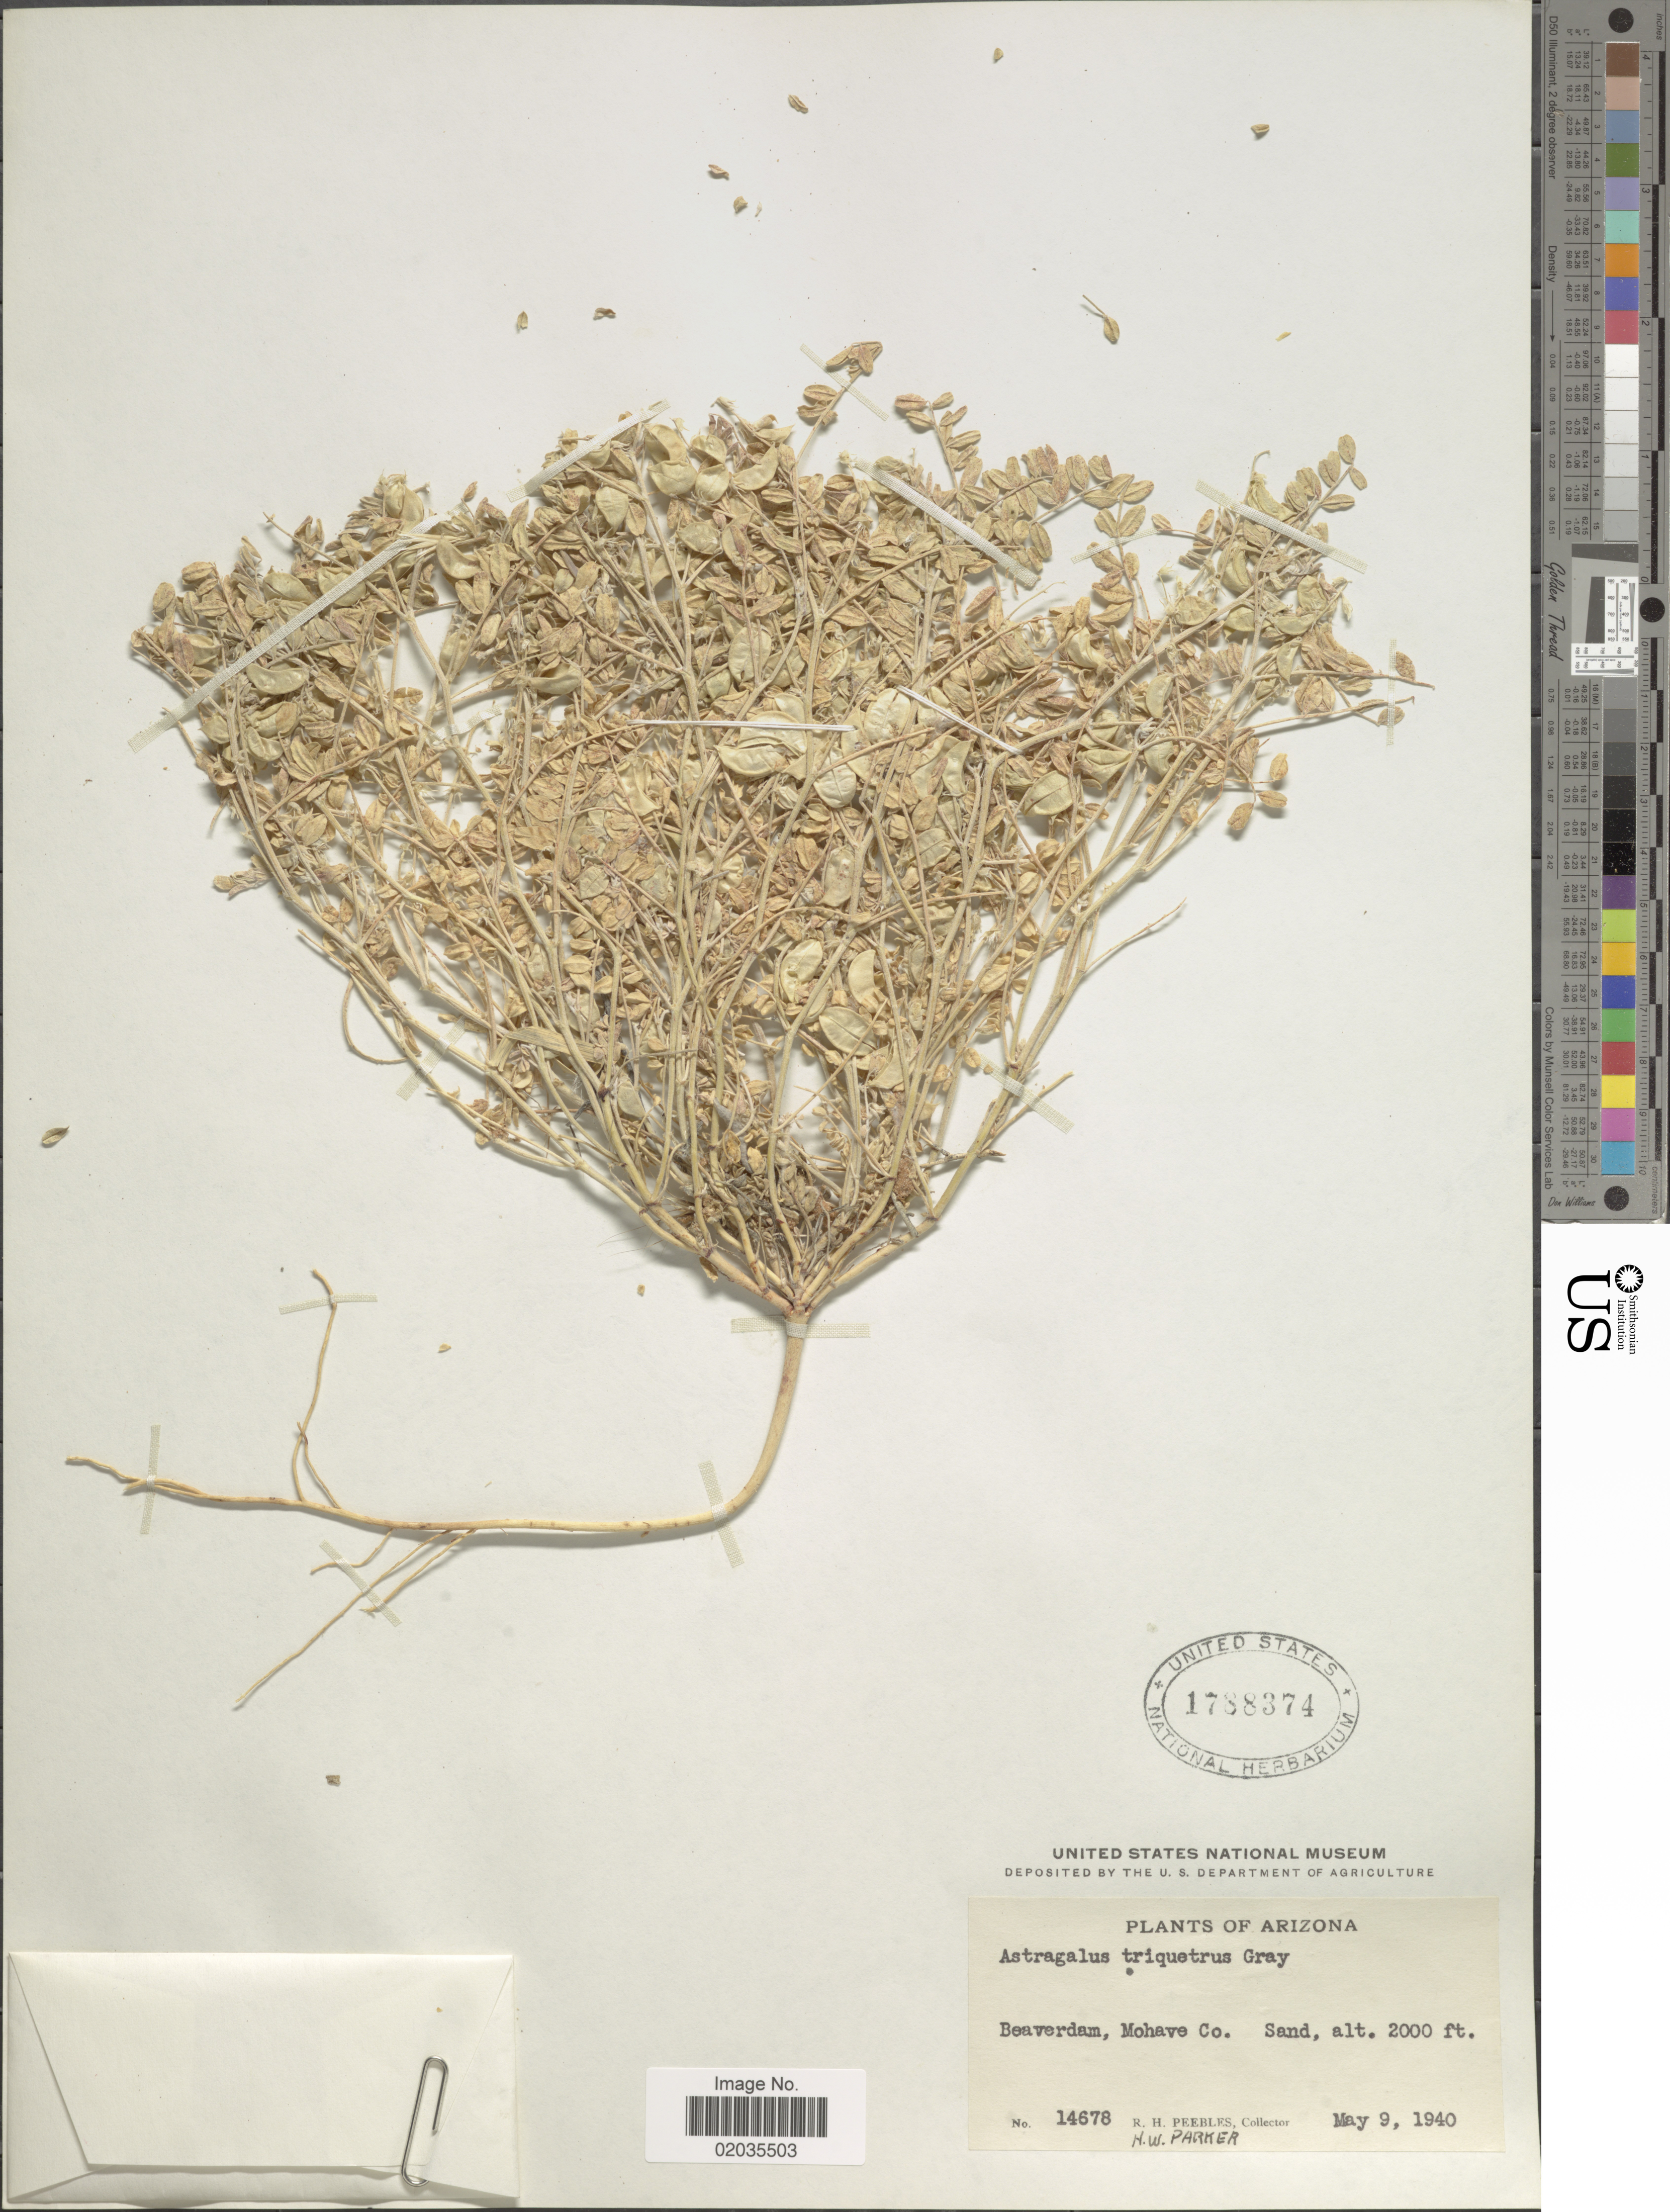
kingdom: Plantae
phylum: Tracheophyta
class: Magnoliopsida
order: Fabales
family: Fabaceae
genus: Astragalus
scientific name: Astragalus triquetrus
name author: A. Gray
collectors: R. H. Peebles & H. W. Parker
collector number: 14678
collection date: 1940-05-09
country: United States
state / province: Arizona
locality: Beaverdam, Mohave Co.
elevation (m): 610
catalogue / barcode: US 1788374